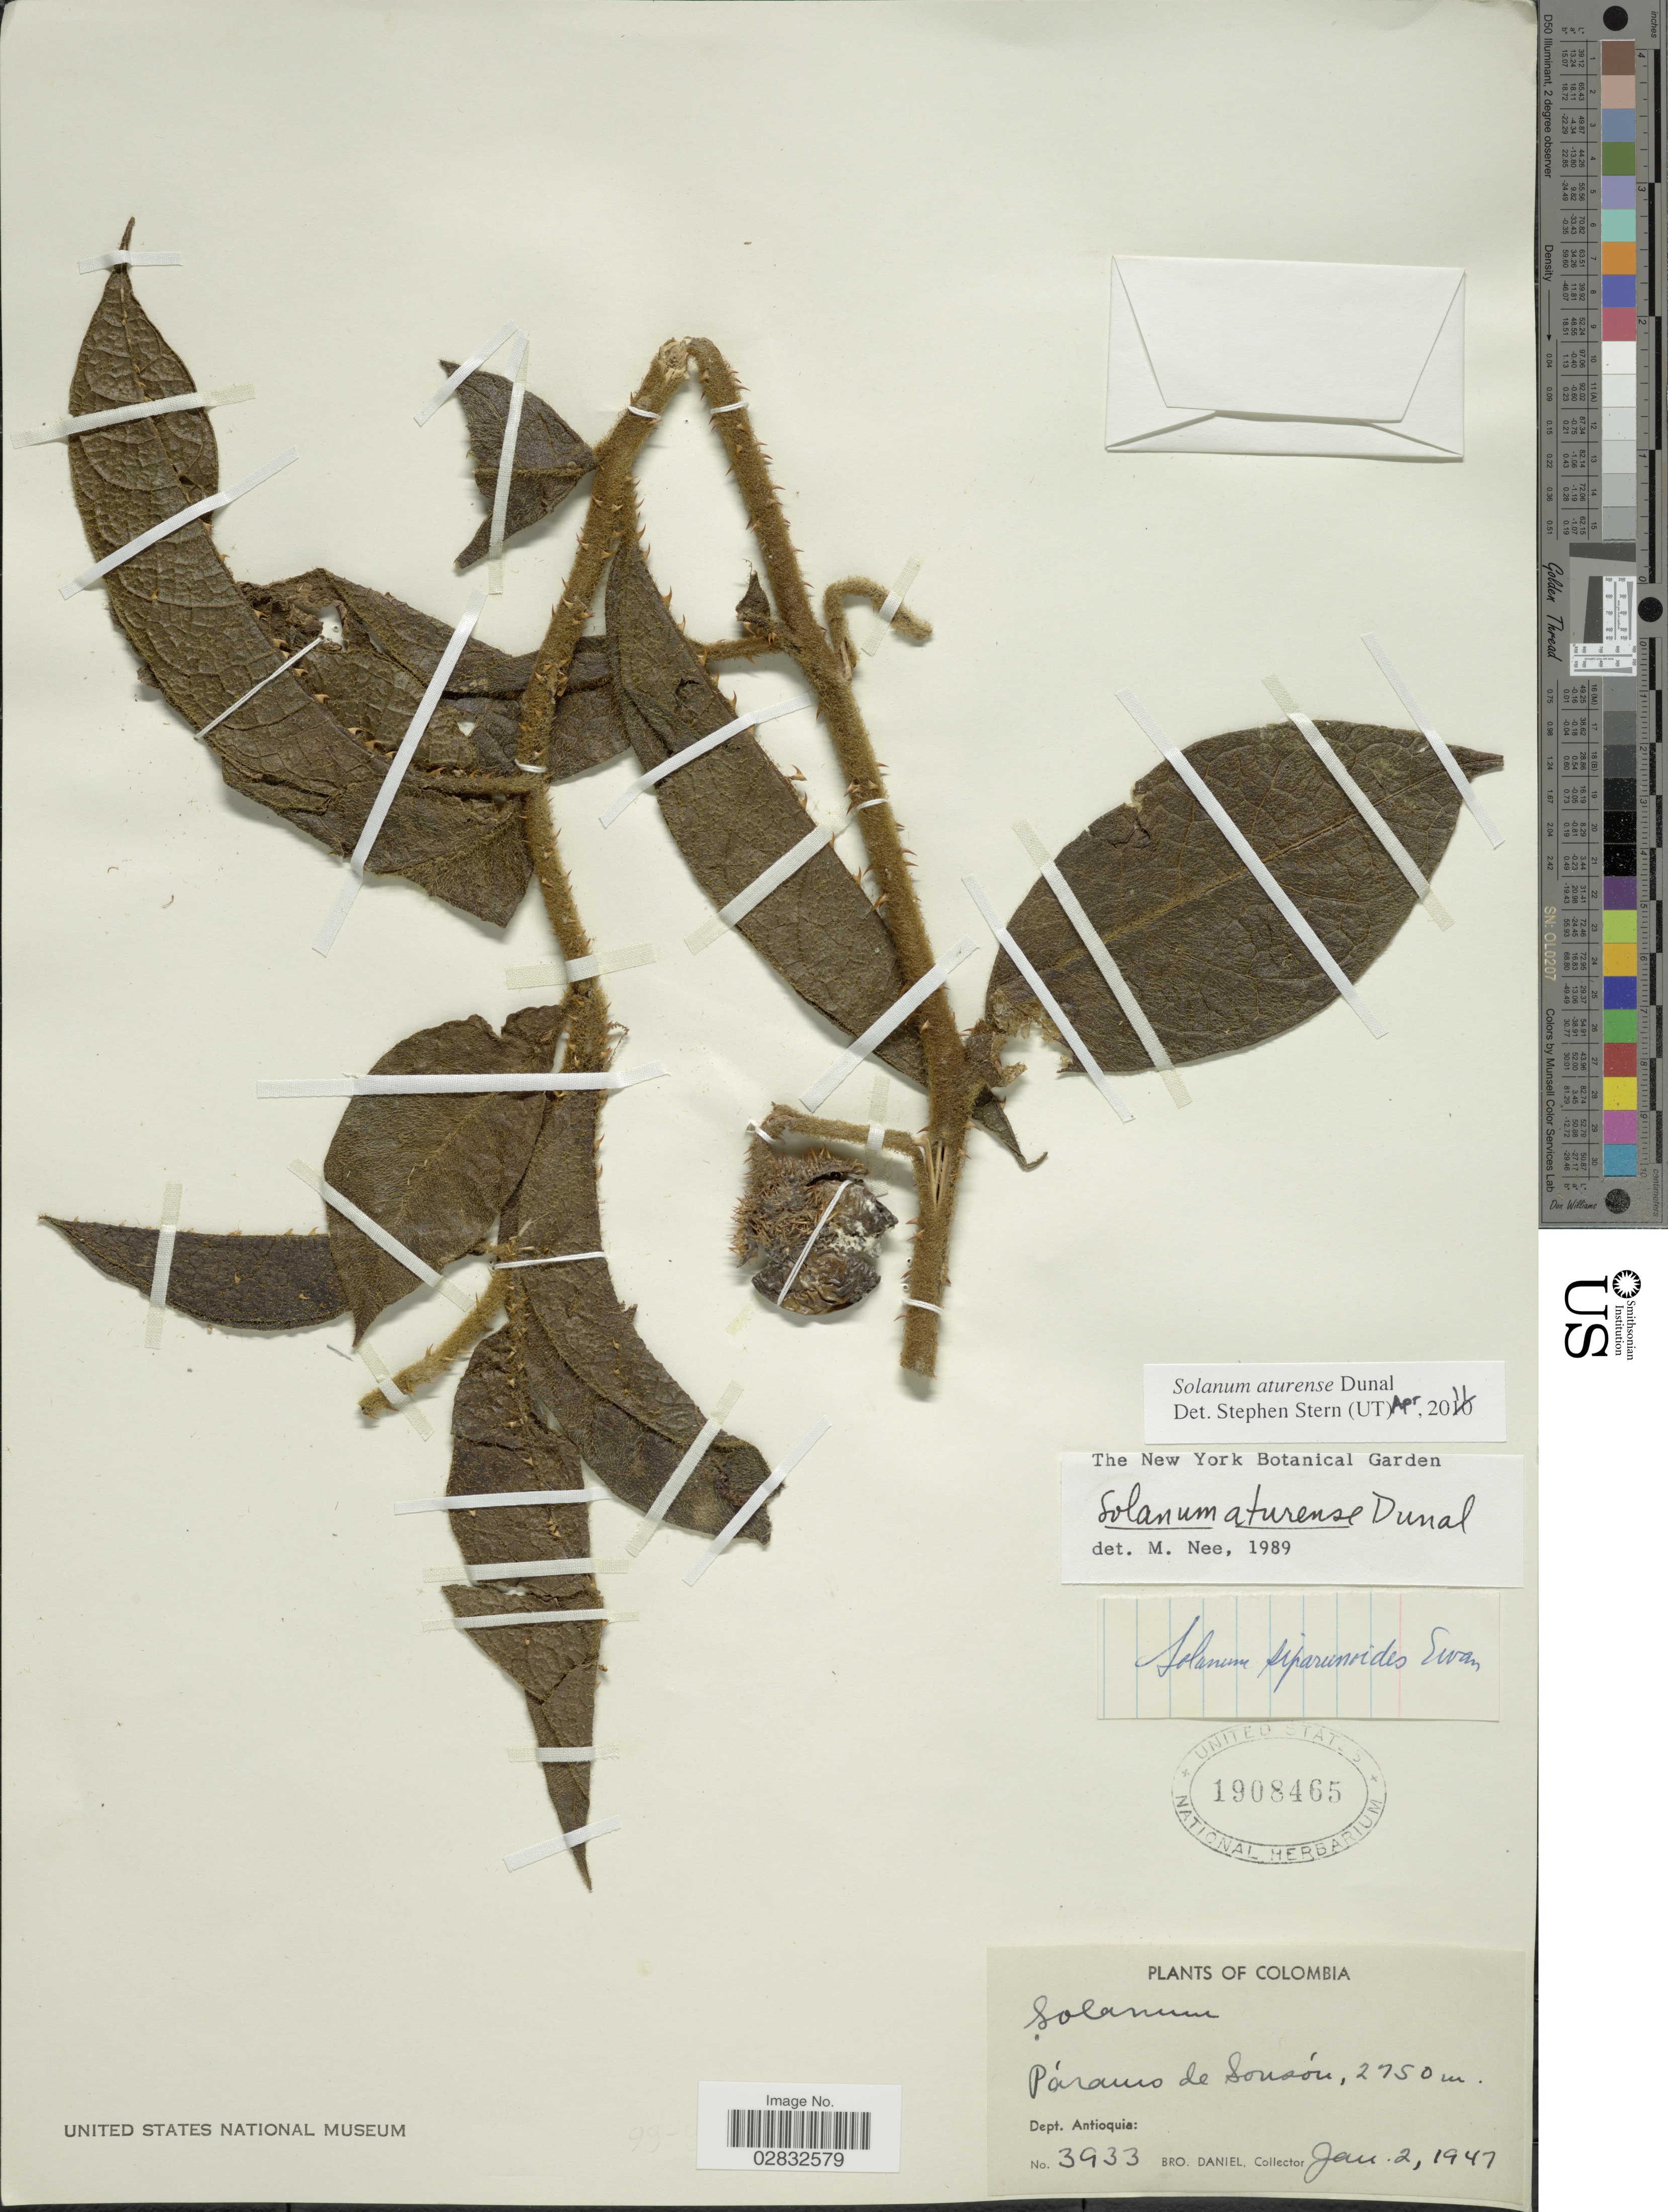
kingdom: Plantae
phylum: Tracheophyta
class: Magnoliopsida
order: Solanales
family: Solanaceae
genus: Solanum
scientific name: Solanum aturense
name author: Humb. & Bonpl. ex Dunal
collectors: Bro. Daniel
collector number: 3933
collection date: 1947-01-02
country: Colombia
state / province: Antioquia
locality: Páramo de Sonsón, Dept. Antioquia.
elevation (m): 2750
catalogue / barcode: US 1908465